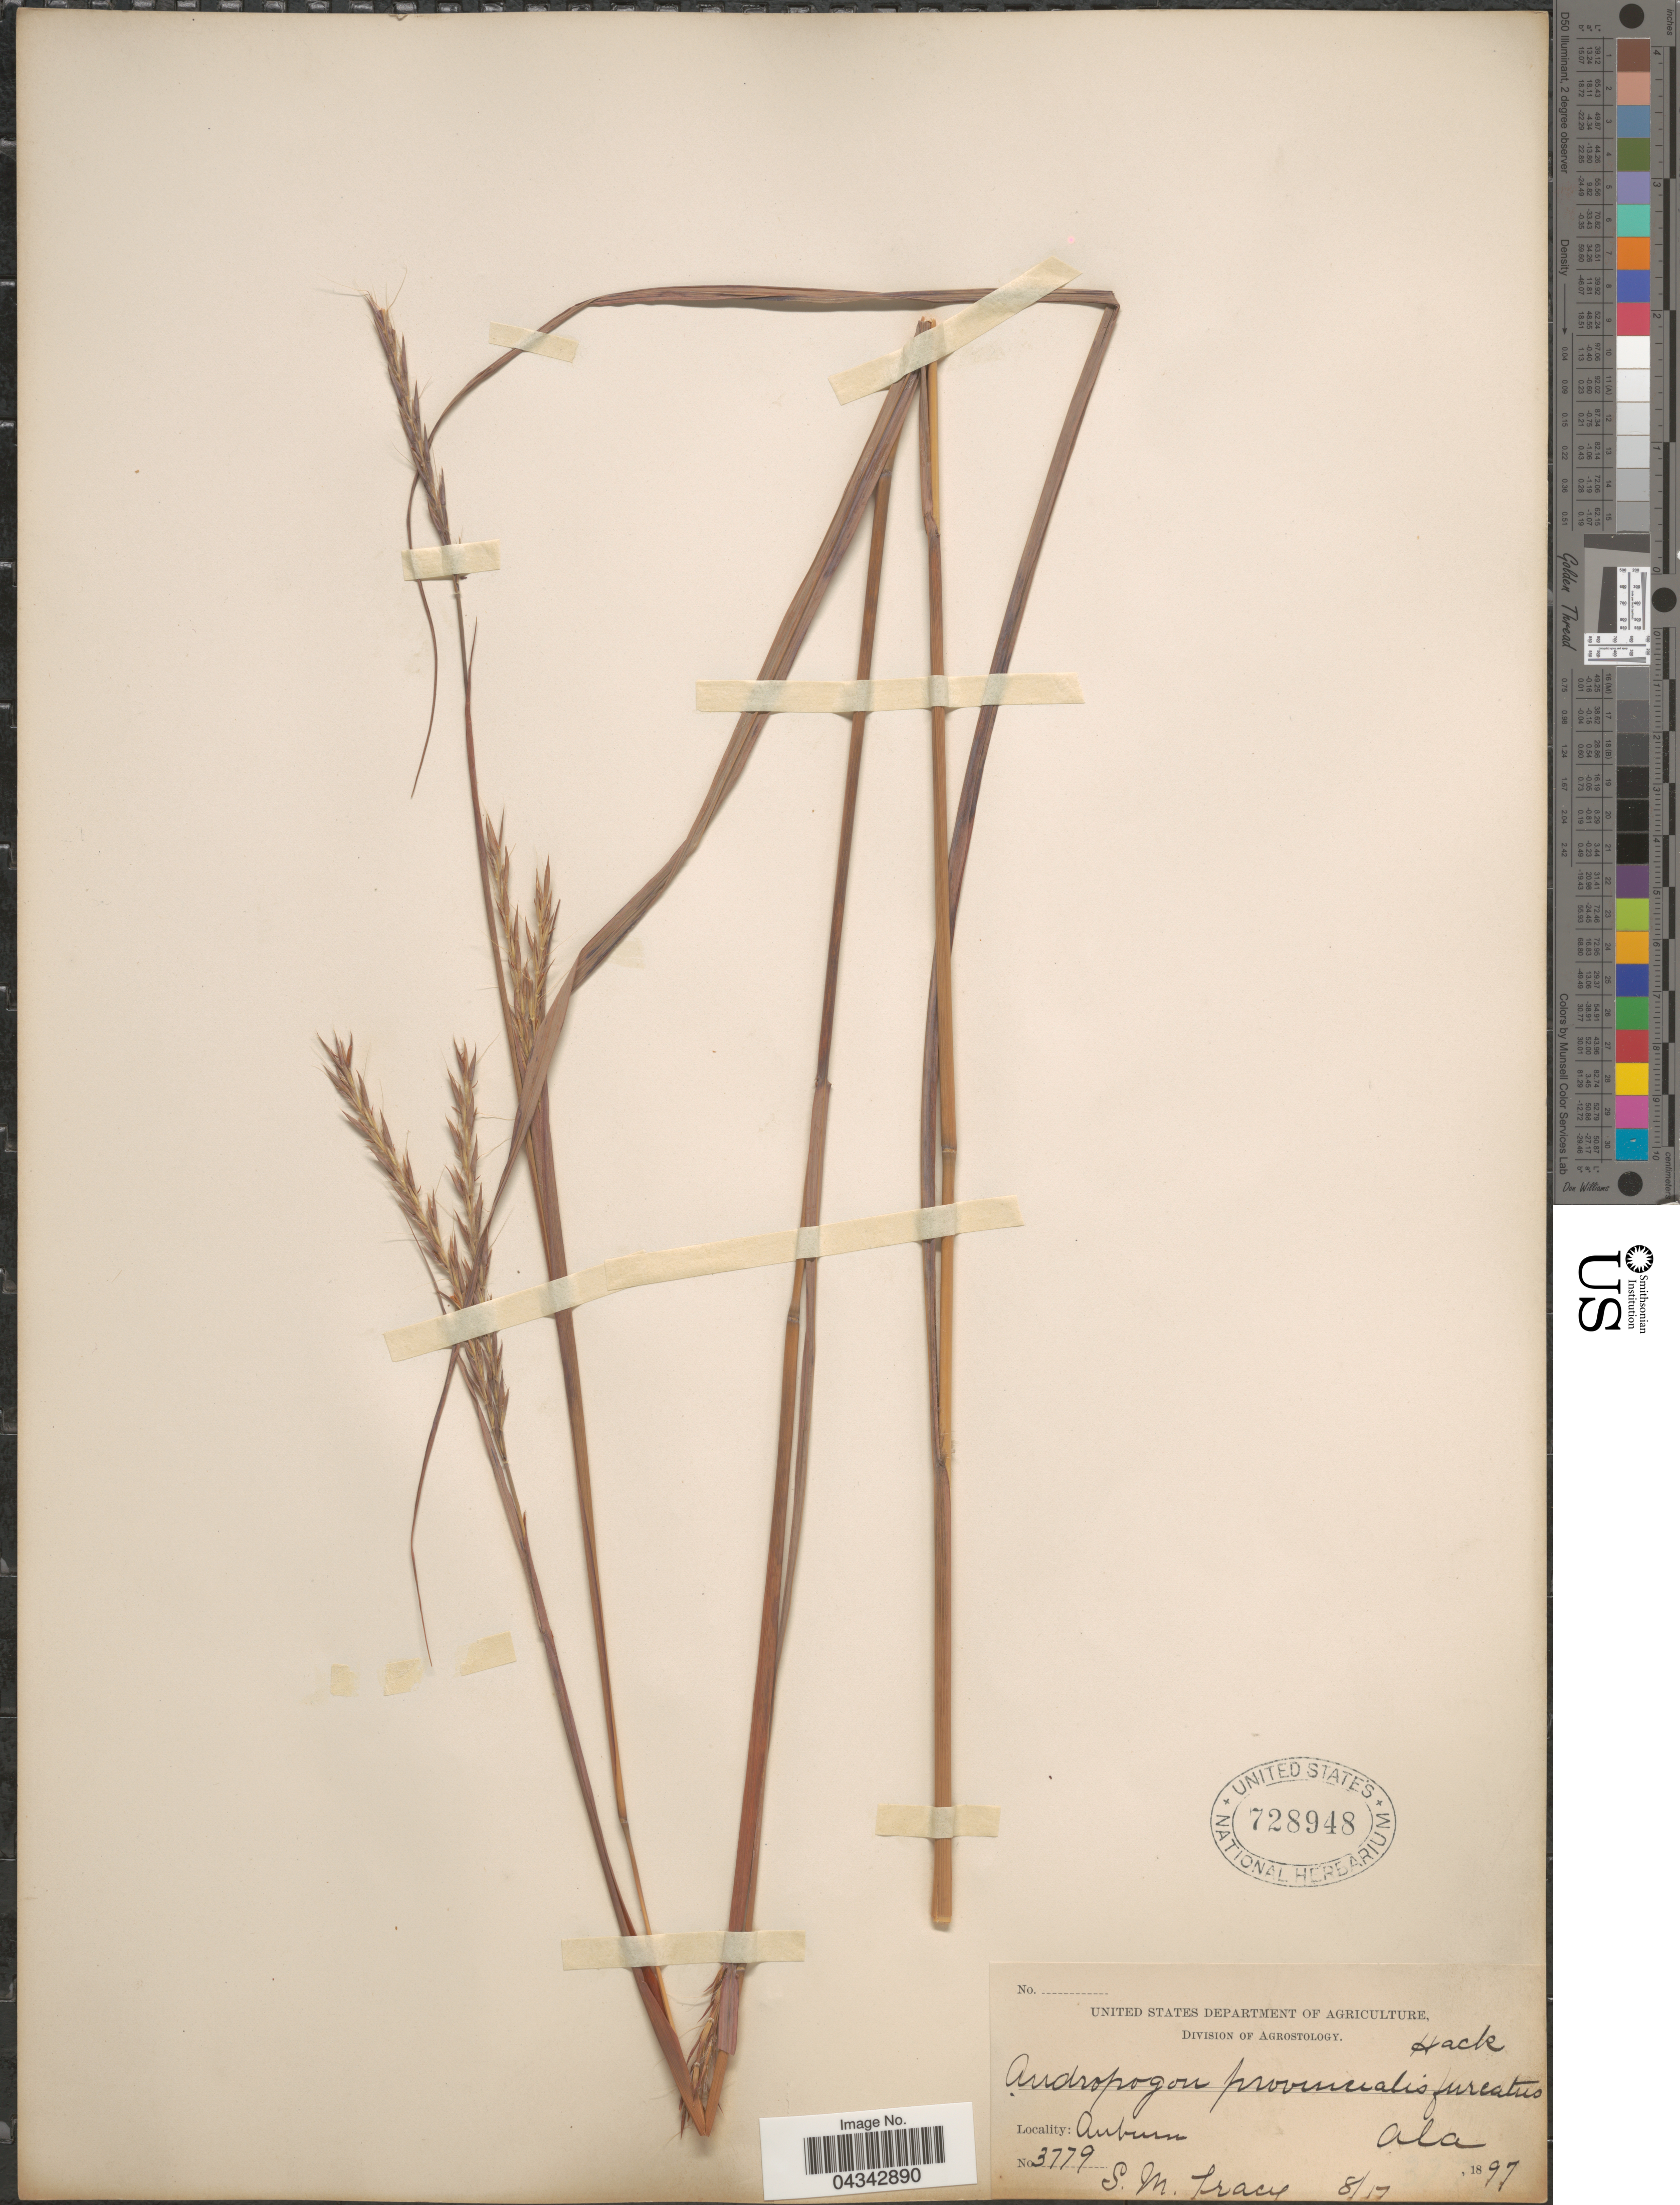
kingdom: Plantae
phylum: Tracheophyta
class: Liliopsida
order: Poales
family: Poaceae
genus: Andropogon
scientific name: Andropogon gerardii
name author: Vitman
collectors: S. M. Tracy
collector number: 3779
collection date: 1897-08-17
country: United States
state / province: Alabama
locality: Auburn.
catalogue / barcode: US 728948